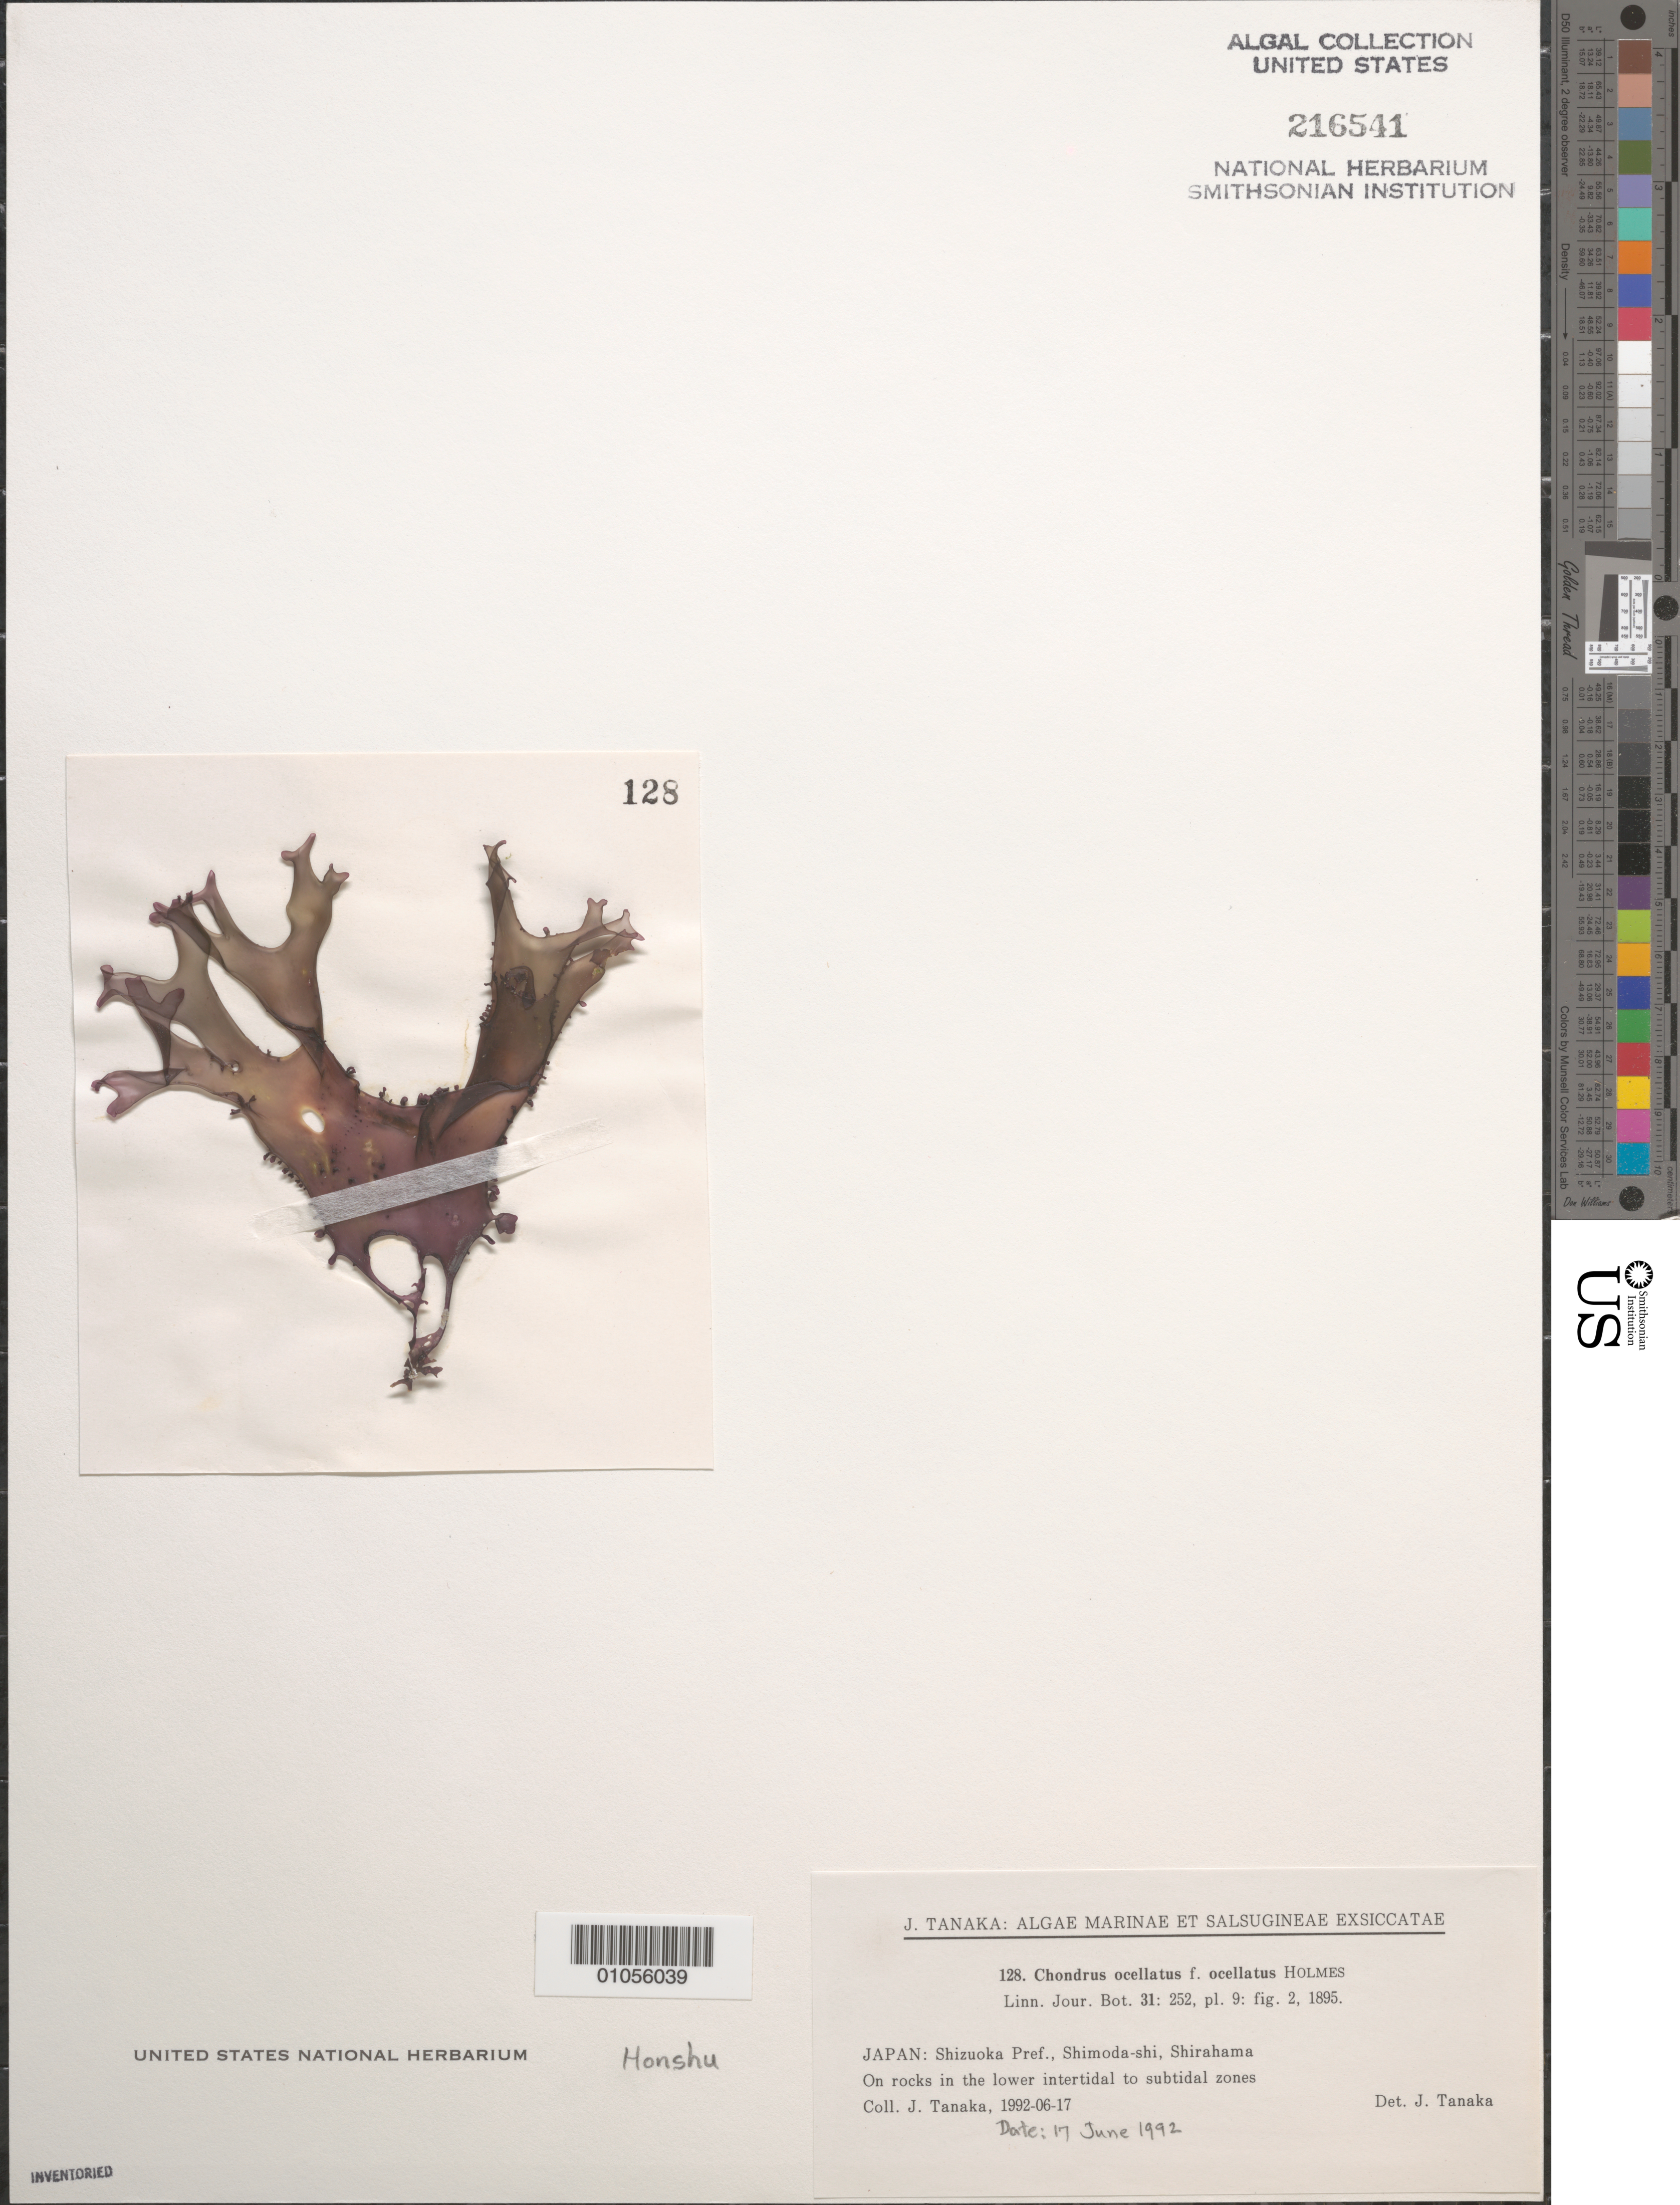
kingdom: Plantae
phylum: Rhodophyta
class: Florideophyceae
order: Gigartinales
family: Gigartinaceae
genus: Chondrus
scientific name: Chondrus ocellatus f. ocellatus Holmes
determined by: Tanaka, J.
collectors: J. Tanaka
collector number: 128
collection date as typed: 17 Jun 1992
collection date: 1992-06-17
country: Japan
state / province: Sizuoka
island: Honshu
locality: Shimoda-shi, Shirahama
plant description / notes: Tanaka, J., Algae Marinae et Salsugineae Exsiccatae, Fasc. VI (nos. 126-150), 1993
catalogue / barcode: US 216541